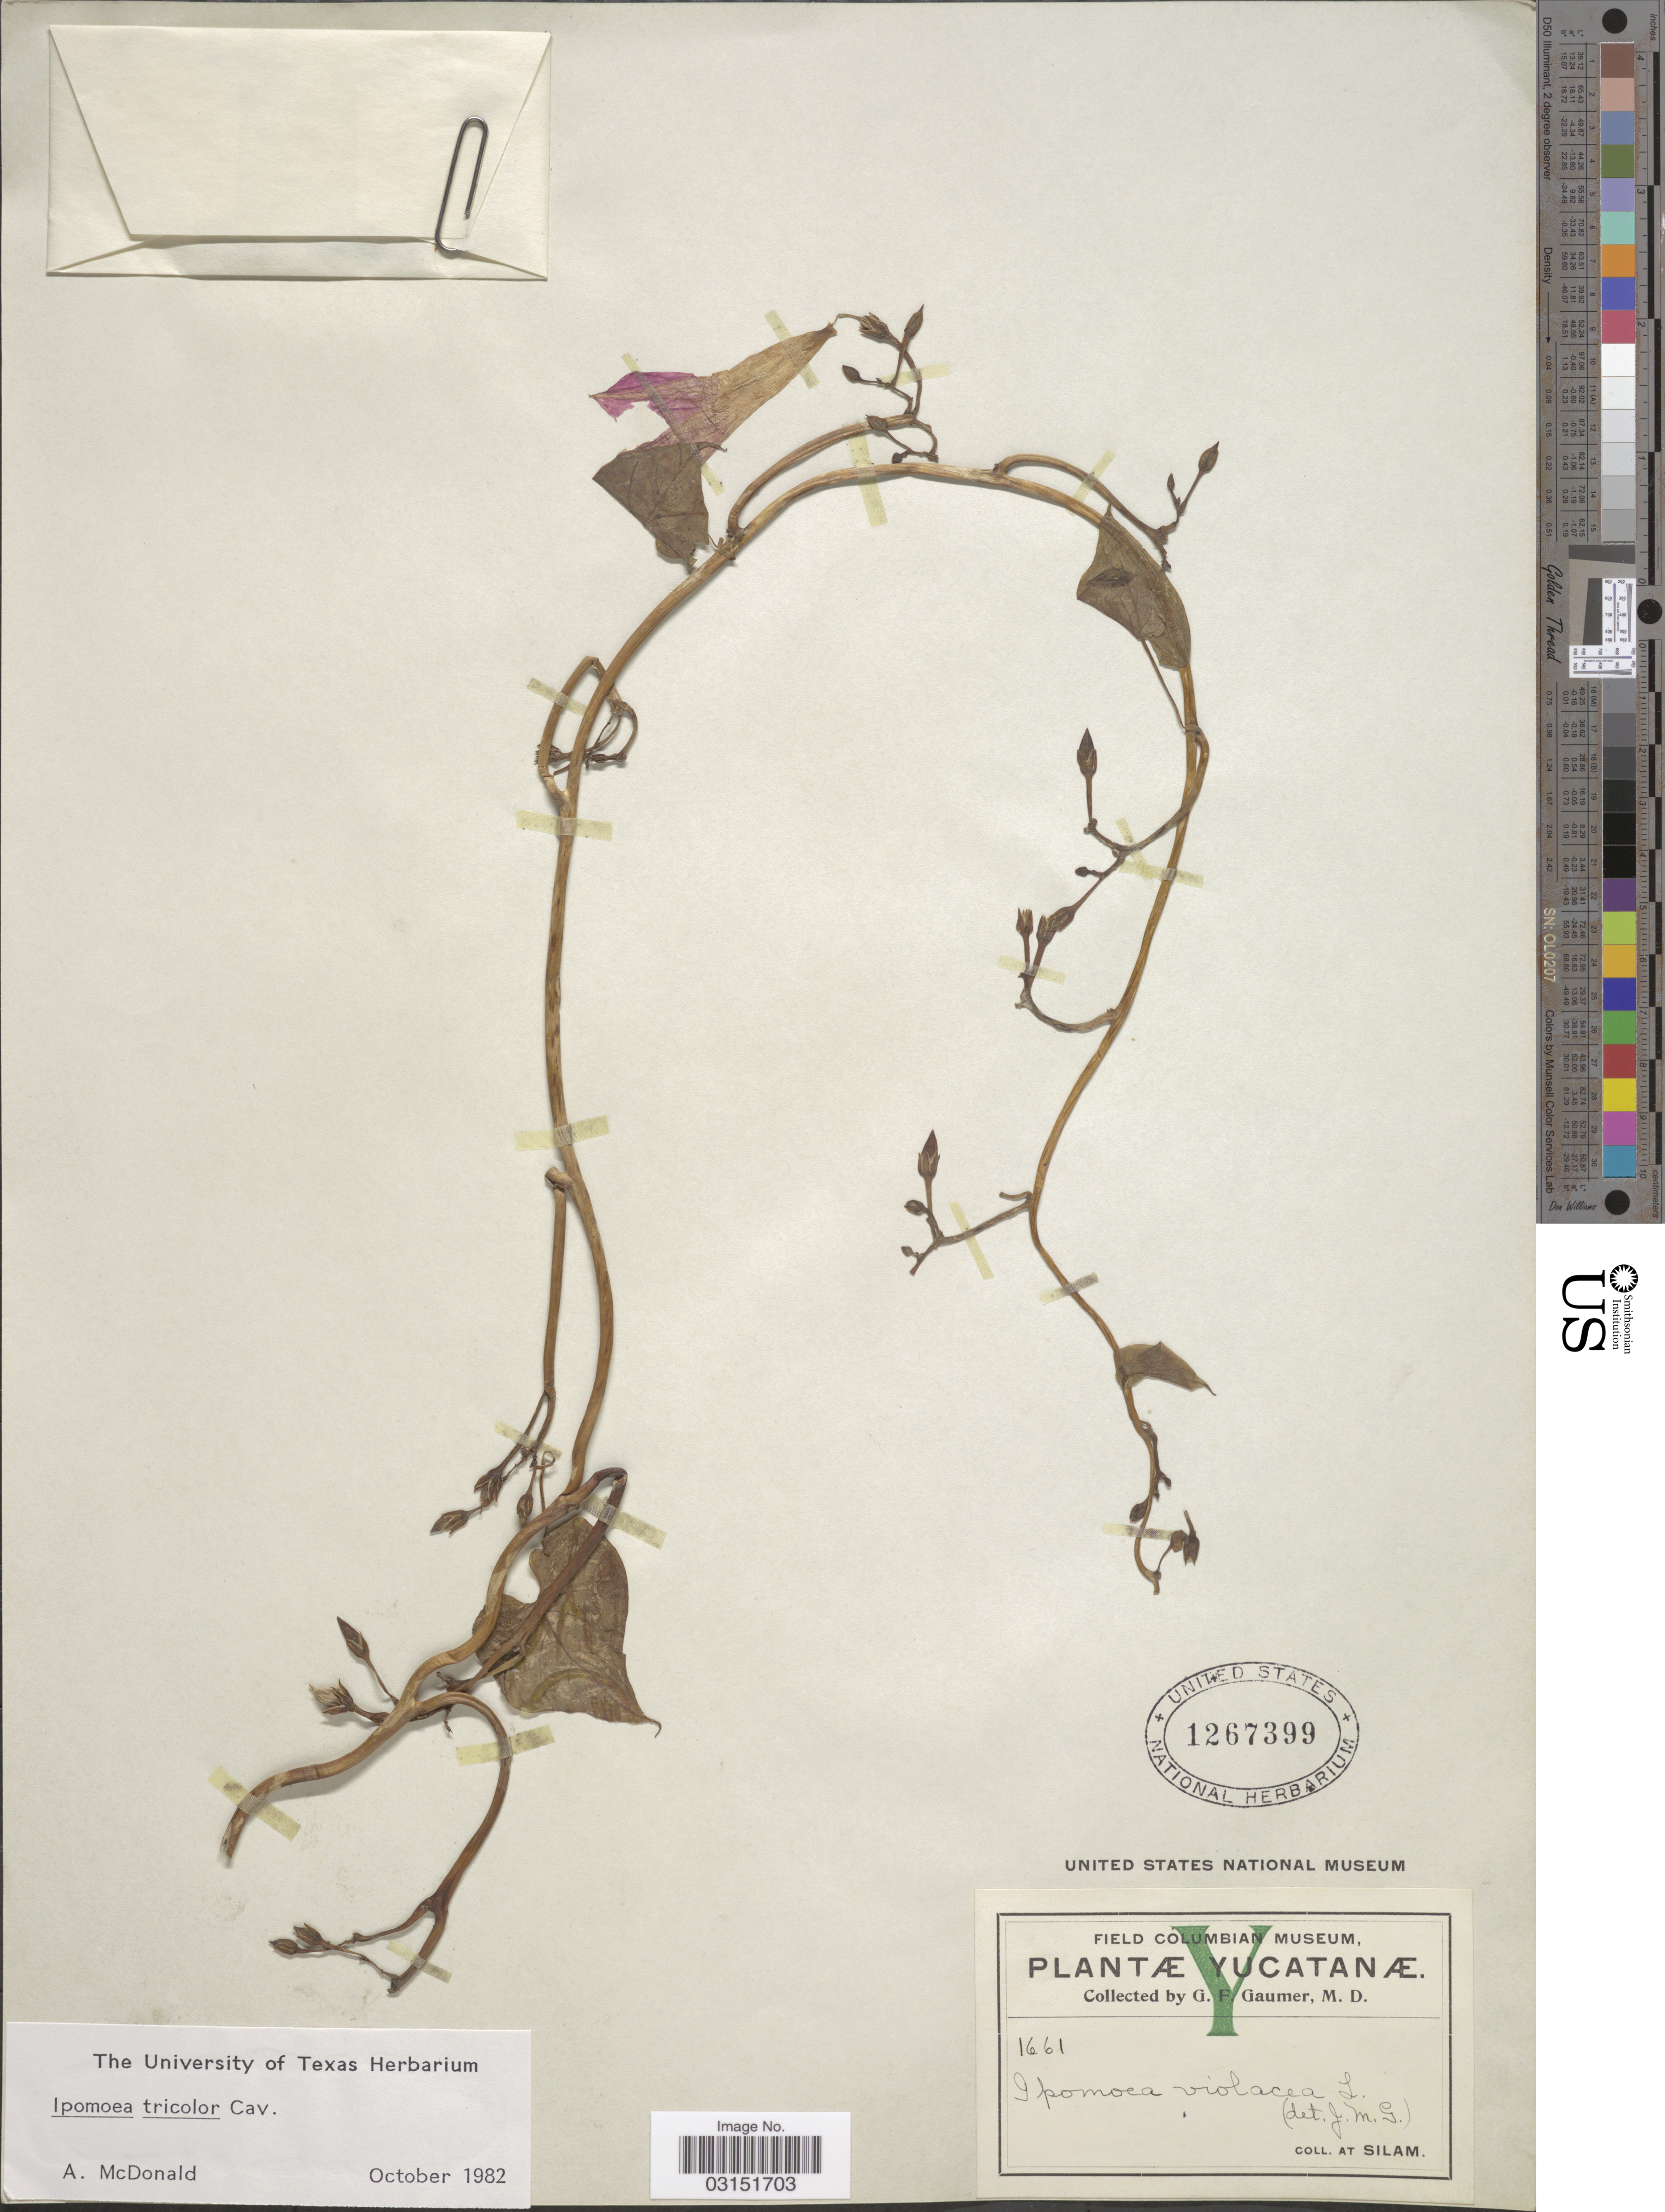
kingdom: Plantae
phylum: Tracheophyta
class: Magnoliopsida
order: Solanales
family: Convolvulaceae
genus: Ipomoea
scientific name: Ipomoea tricolor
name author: Cav.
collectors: G. F. Gaumer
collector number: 1661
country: Mexico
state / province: Yucatán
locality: At Silam.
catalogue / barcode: US 1267399